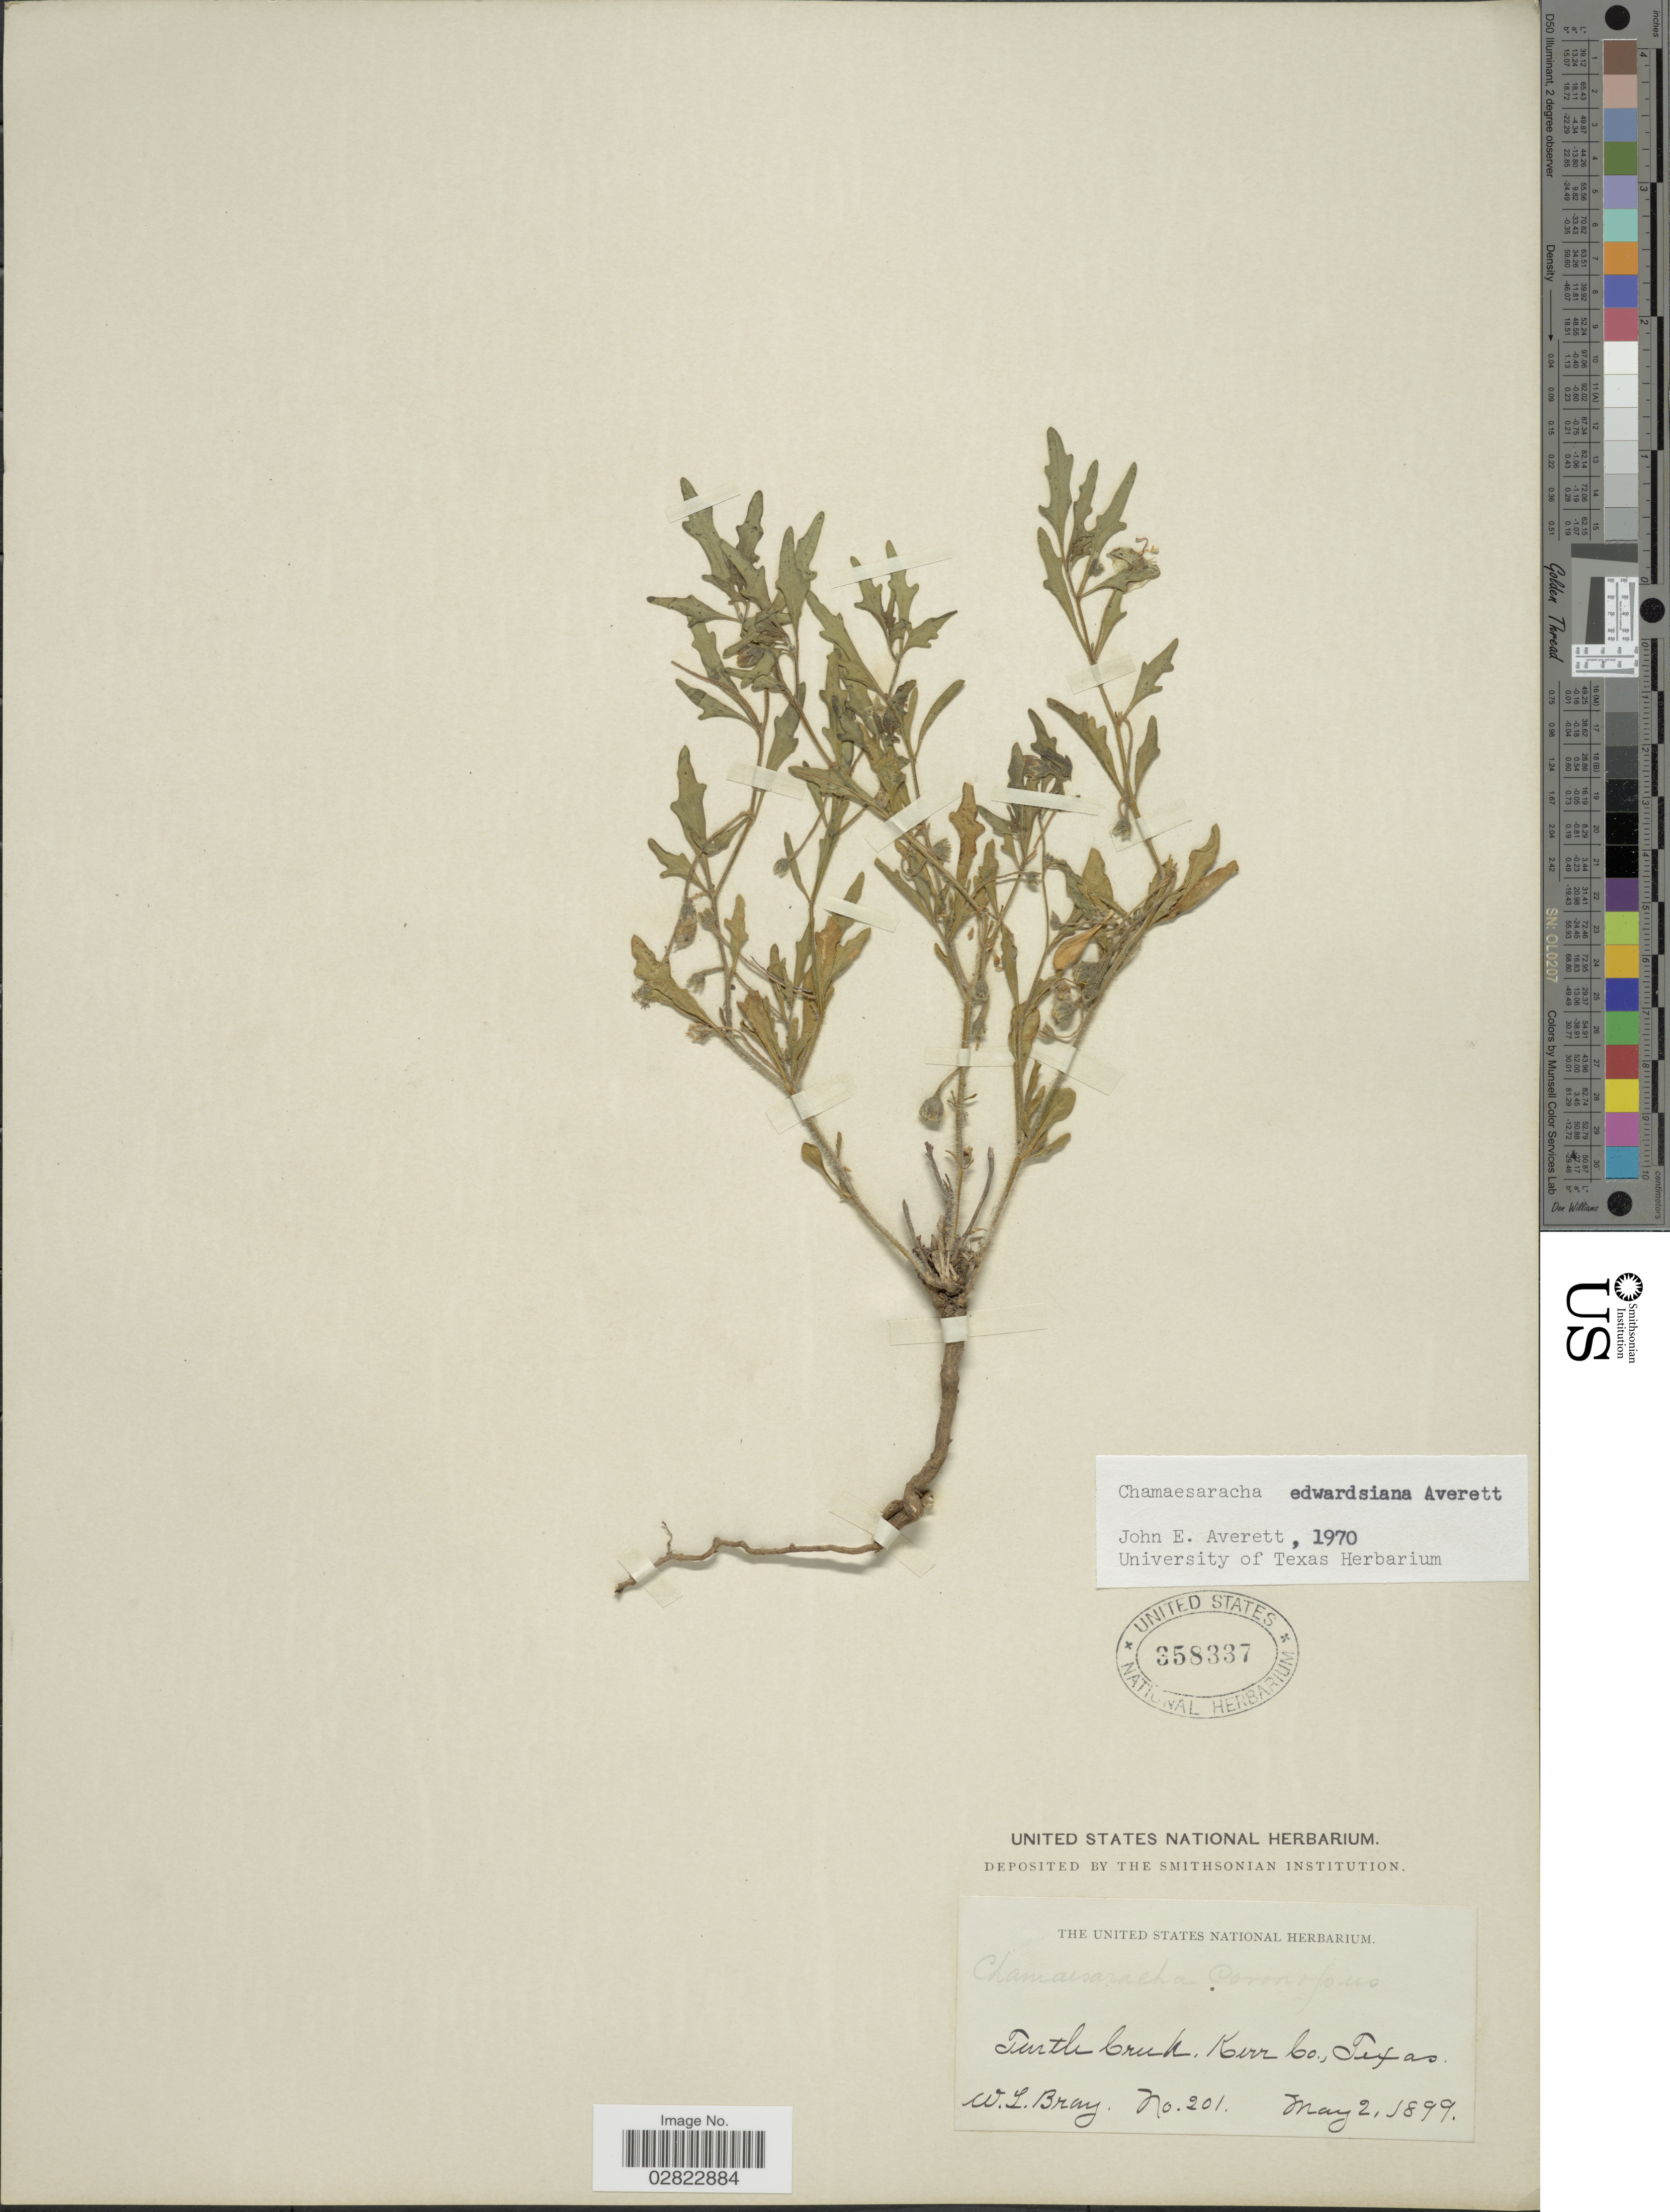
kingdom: Plantae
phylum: Tracheophyta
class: Magnoliopsida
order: Solanales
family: Solanaceae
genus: Chamaesaracha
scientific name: Chamaesaracha edwardsiana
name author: Averett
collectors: W. L. Bray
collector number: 201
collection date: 1899-05-02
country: United States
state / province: Texas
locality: Turtle Creek, Kerr Co.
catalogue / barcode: US 358337